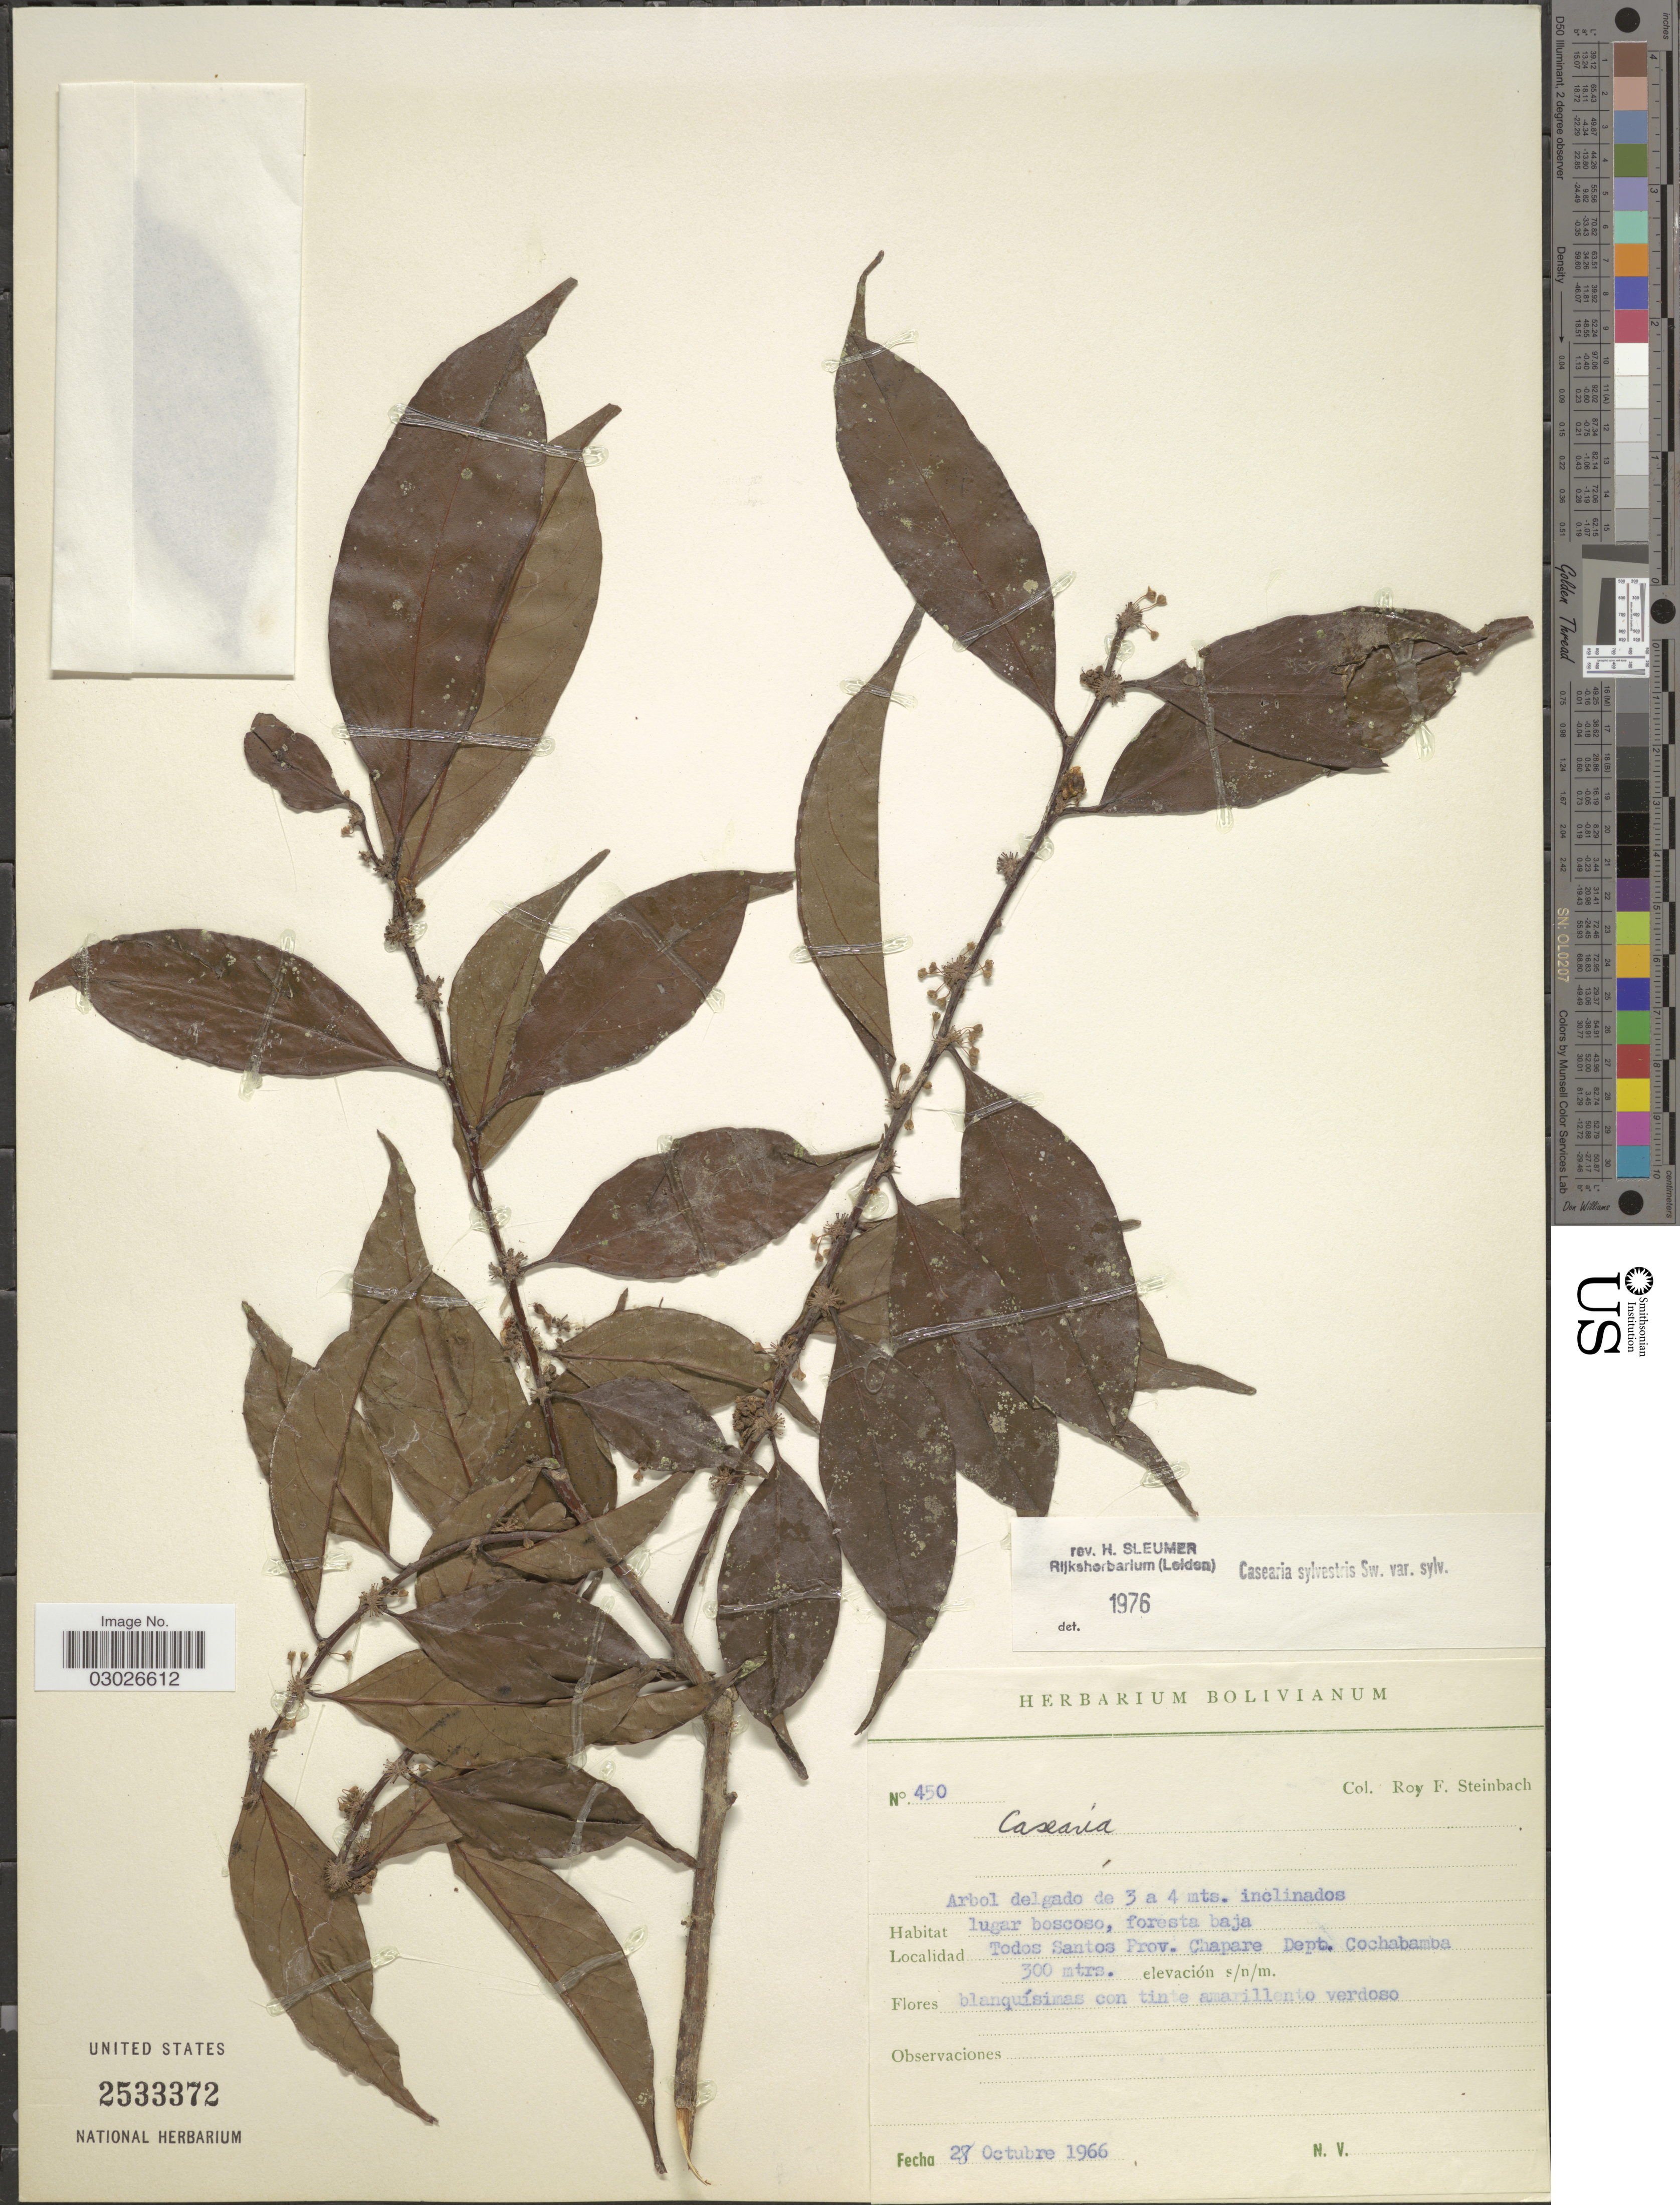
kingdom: Plantae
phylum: Tracheophyta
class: Magnoliopsida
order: Malpighiales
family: Salicaceae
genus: Casearia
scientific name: Casearia sylvestris var. sylvestris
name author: Sw.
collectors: R. F. Steinbach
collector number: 450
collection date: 1966-10-28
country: Bolivia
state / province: Cochabamba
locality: Todos Santos prov. Chapare, Dept. Cochabamba.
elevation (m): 300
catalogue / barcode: US 2533372